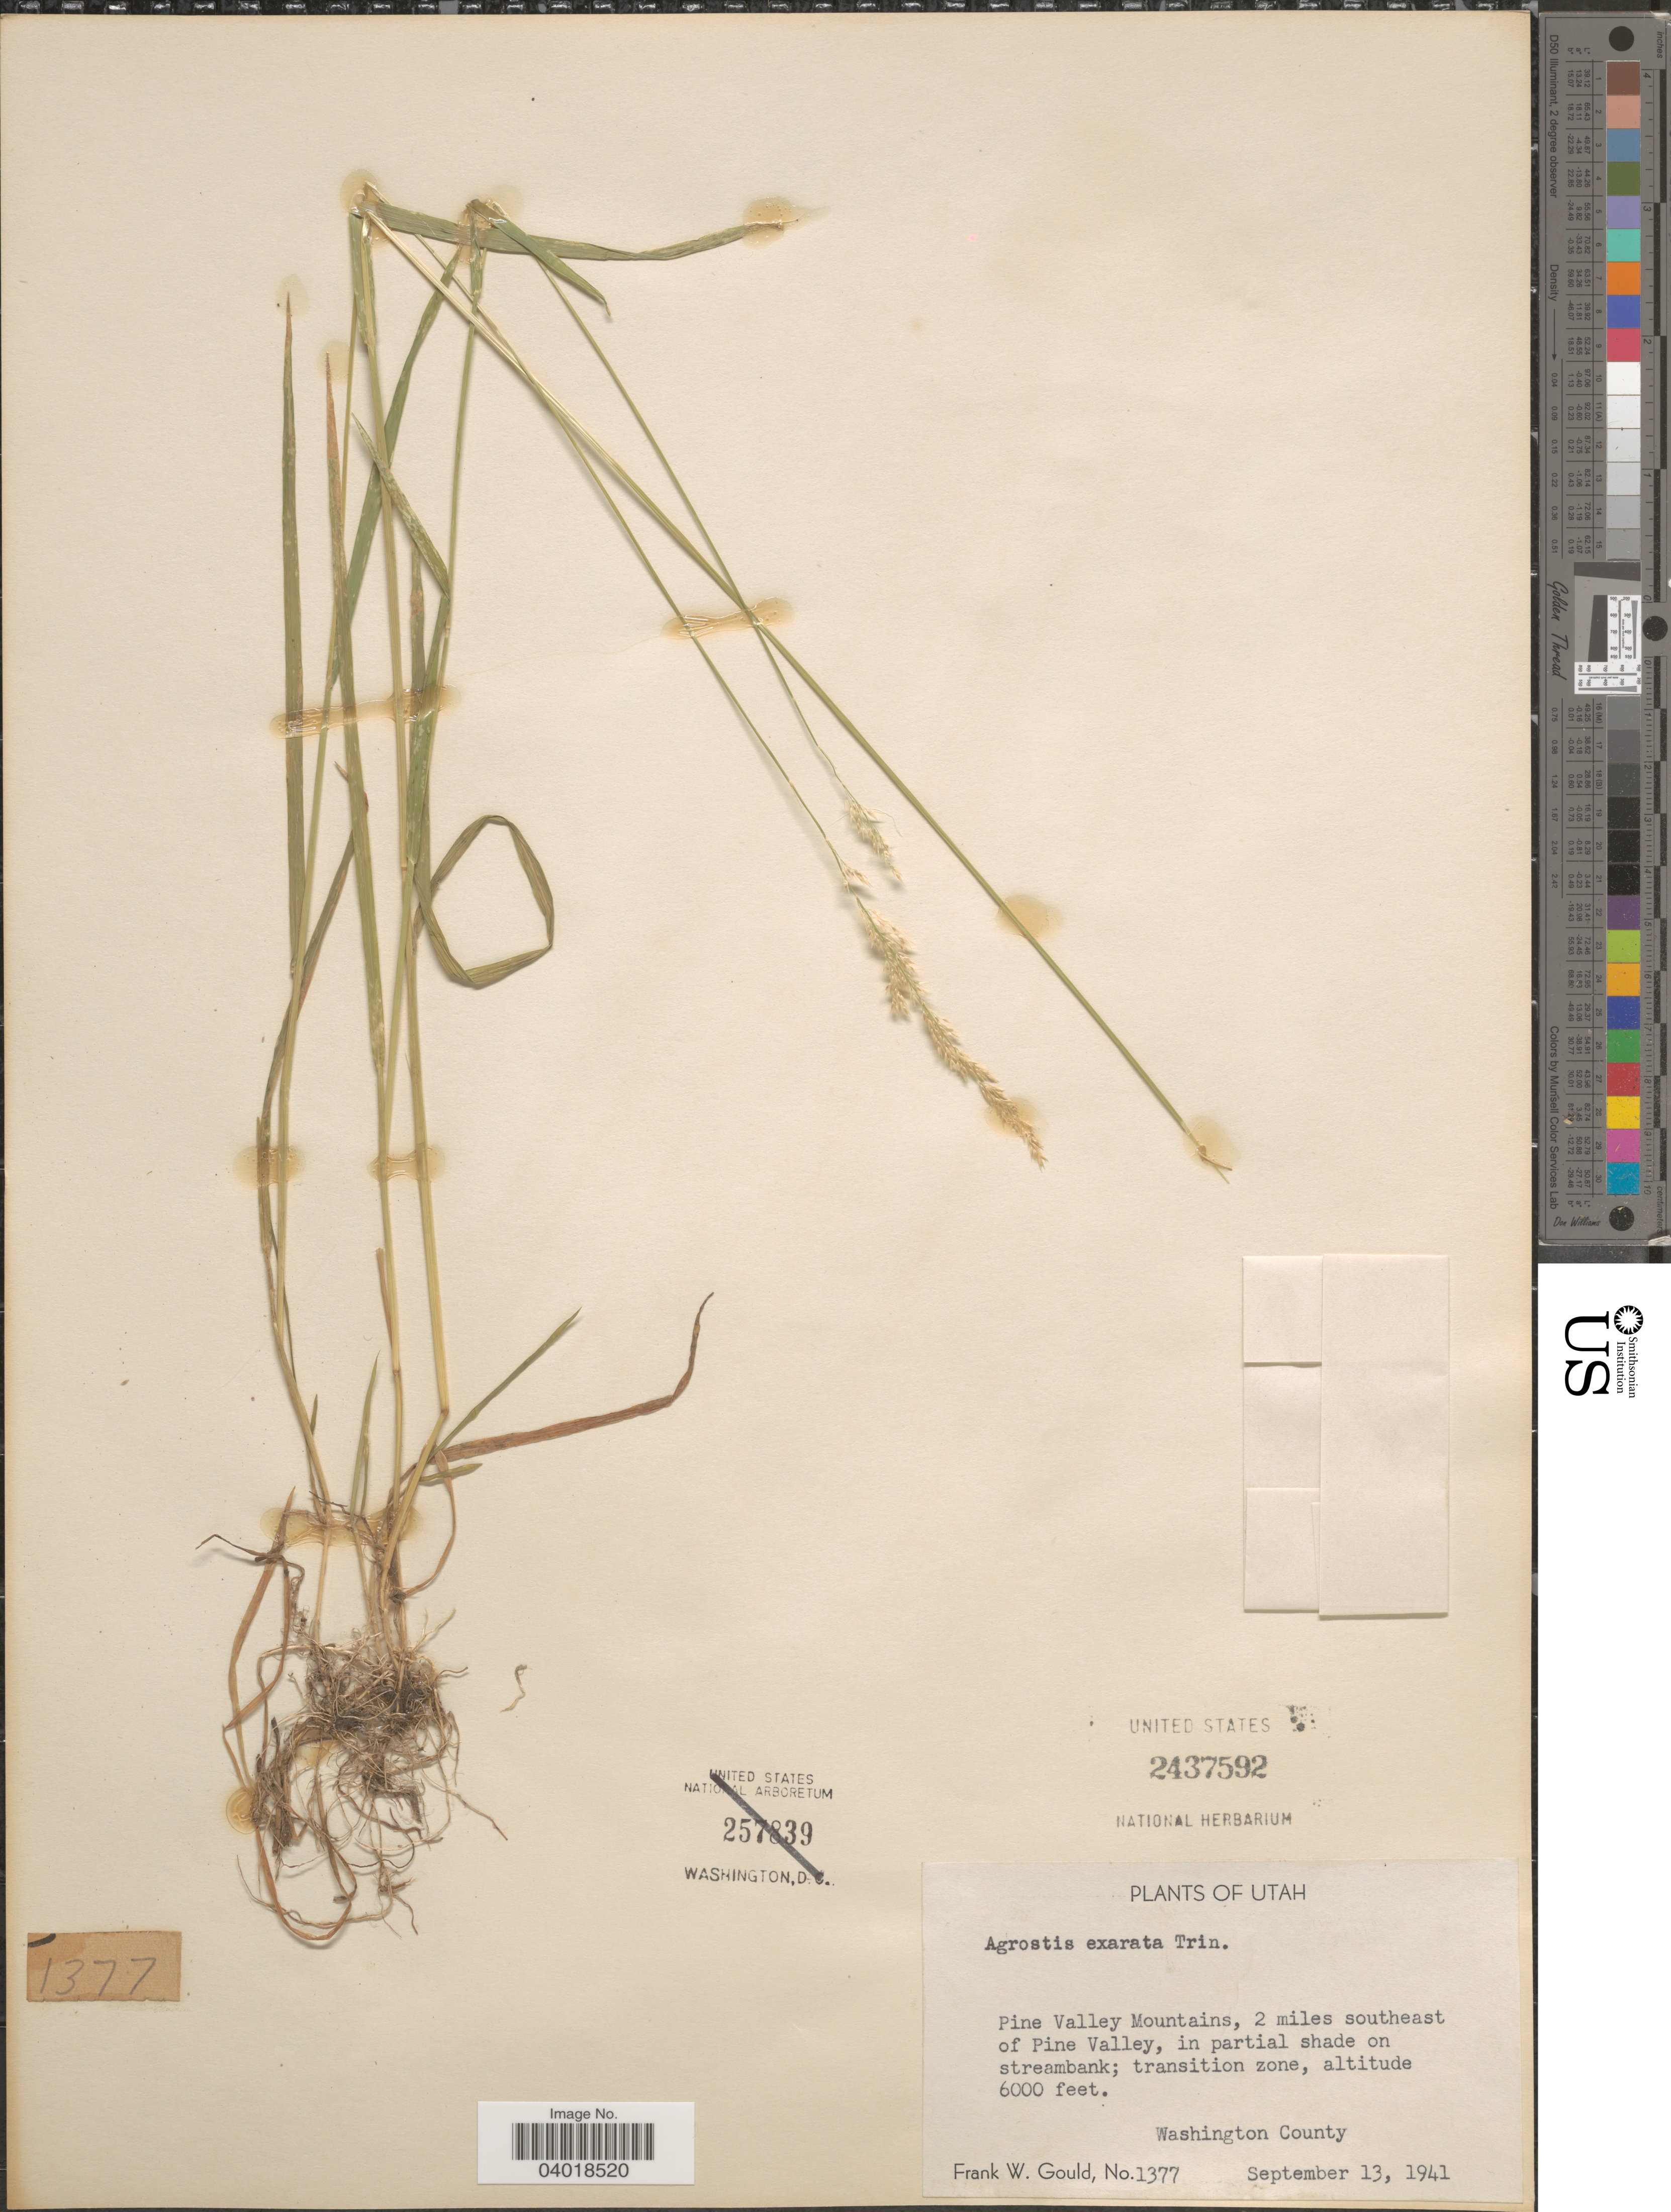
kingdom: Plantae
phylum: Tracheophyta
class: Liliopsida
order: Poales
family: Poaceae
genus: Agrostis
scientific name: Agrostis exarata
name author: Trin.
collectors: F. W. Gould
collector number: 1377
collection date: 1941-09-13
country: United States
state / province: Utah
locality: Pine Valley Mountains, 2 miles southeast of Pine Valley. Washington County.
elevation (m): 1829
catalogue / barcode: US 2437592